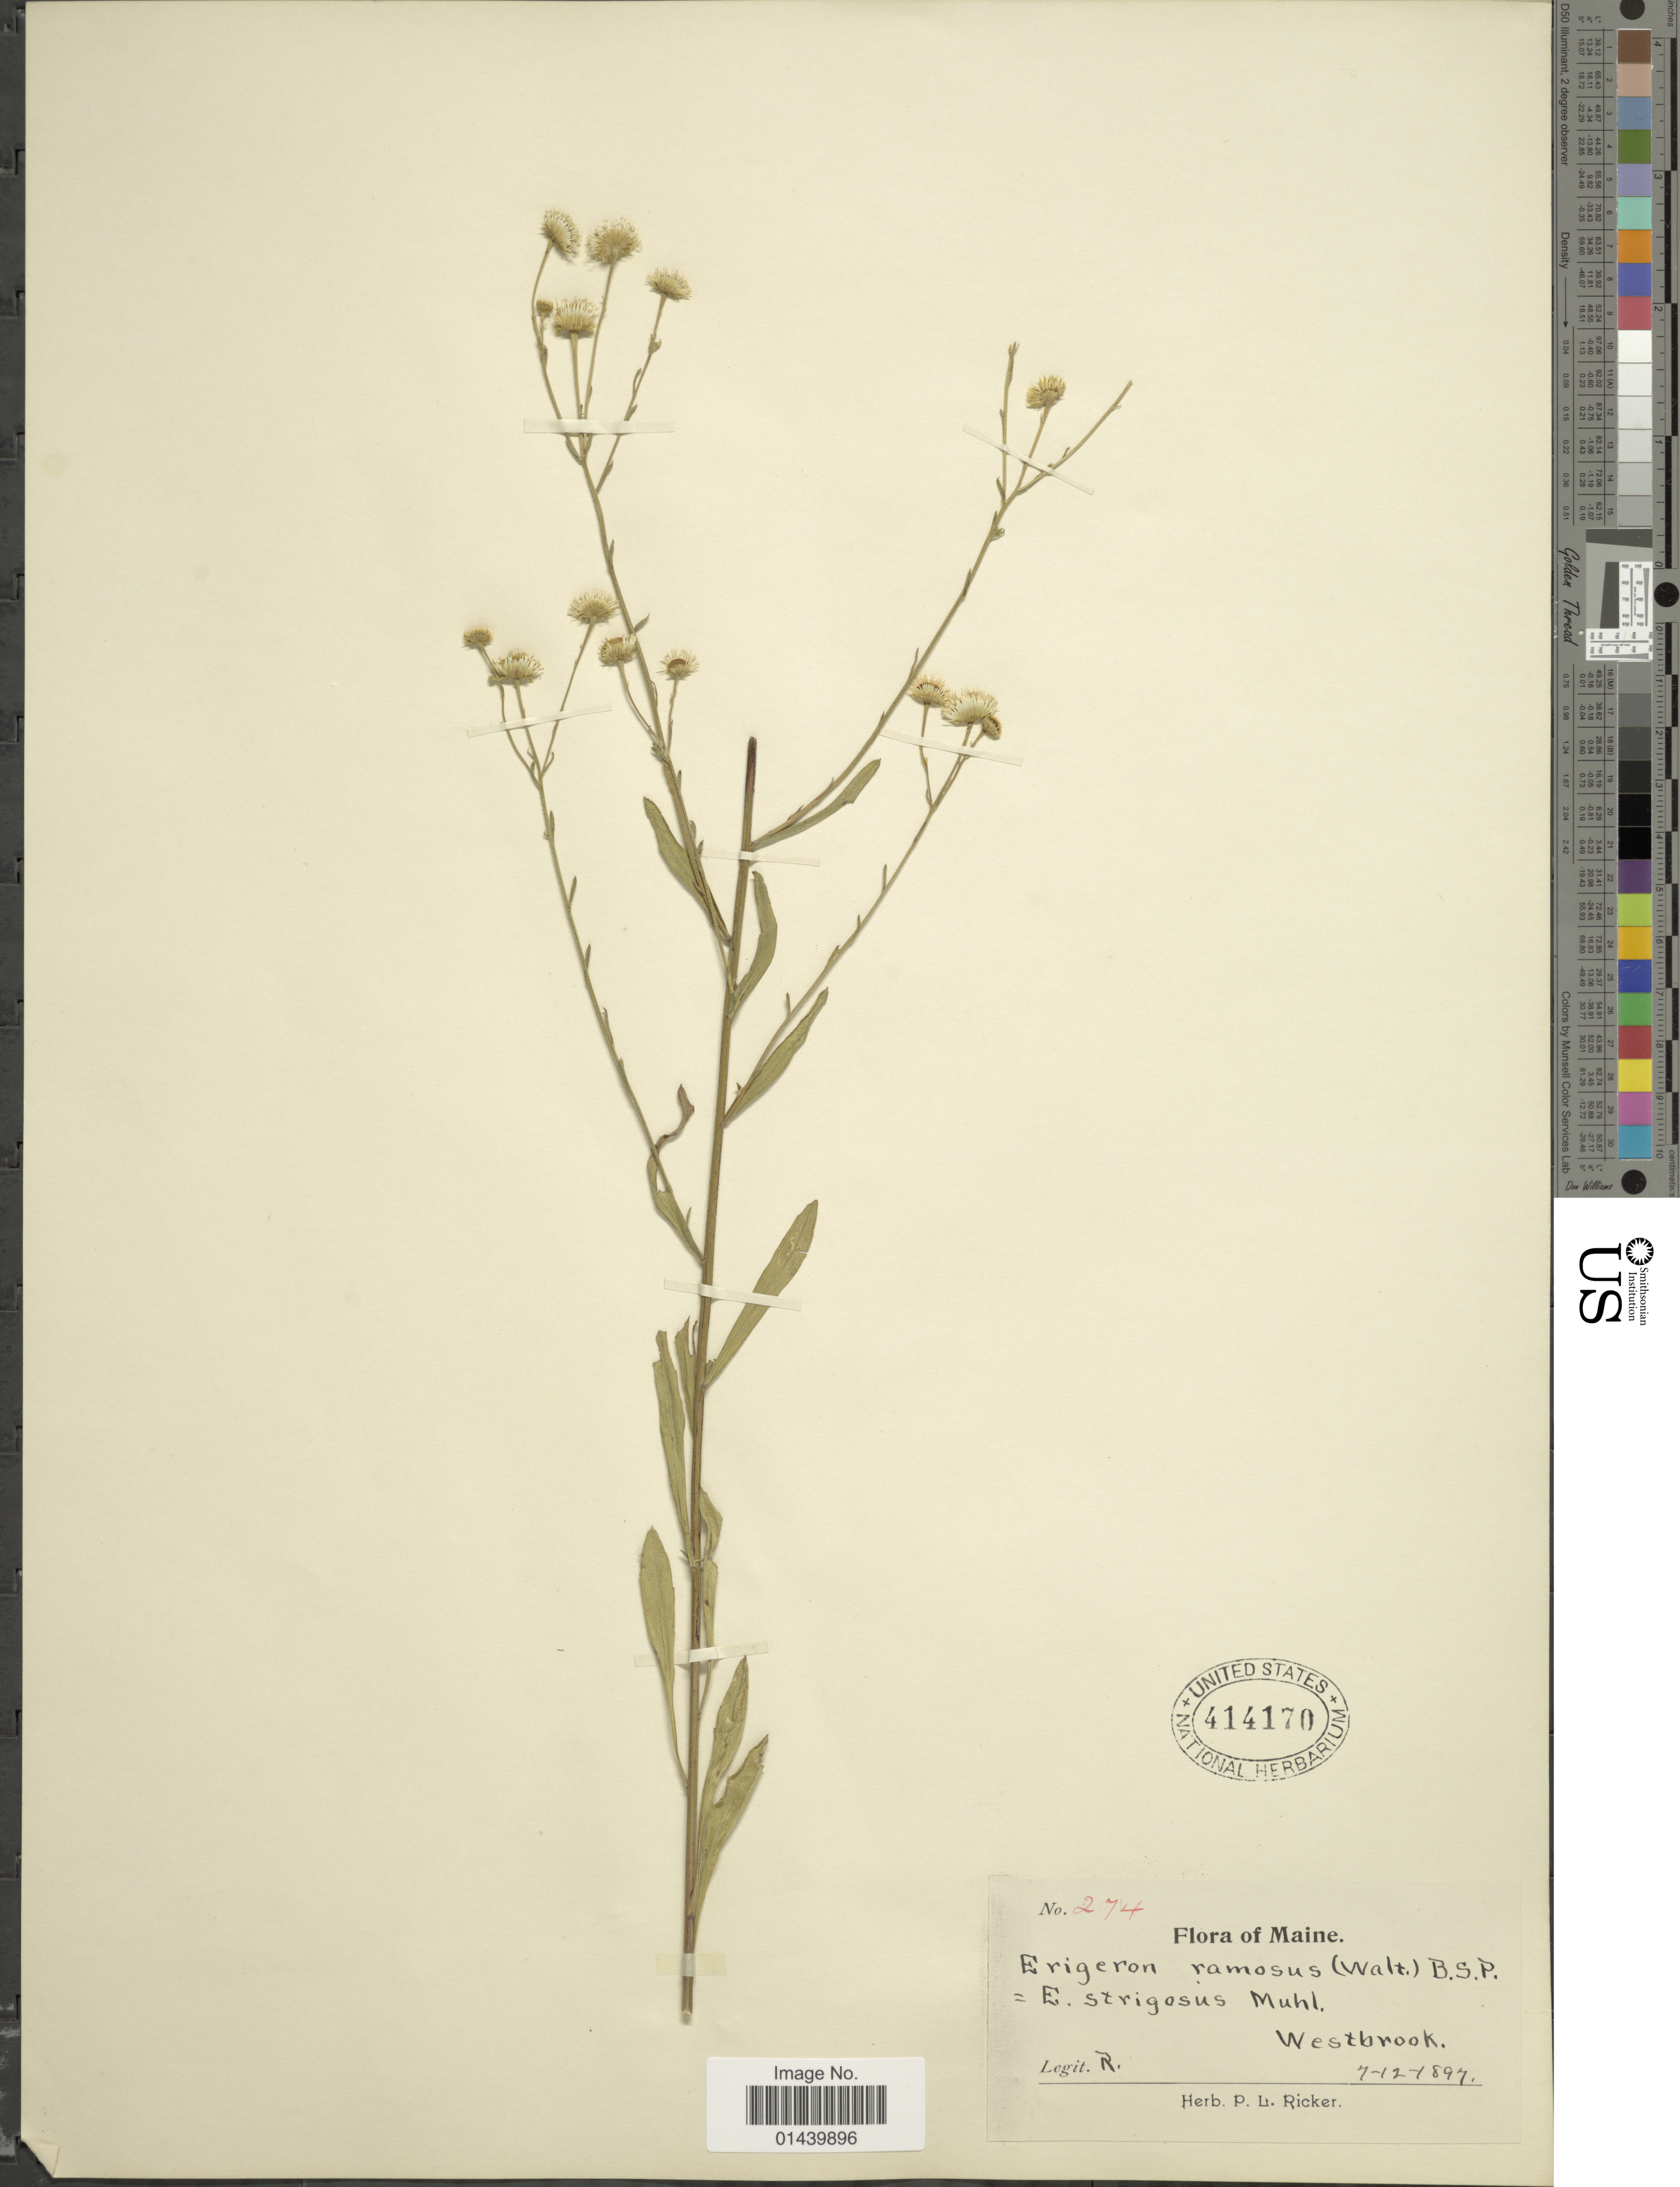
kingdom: Plantae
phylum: Tracheophyta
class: Magnoliopsida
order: Asterales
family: Asteraceae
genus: Erigeron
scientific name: Erigeron strigosus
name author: Muhl. ex Willd.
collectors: P. Ricker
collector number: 274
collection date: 1897-07-12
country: United States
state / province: Maine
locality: Westbrook.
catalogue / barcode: US 414170